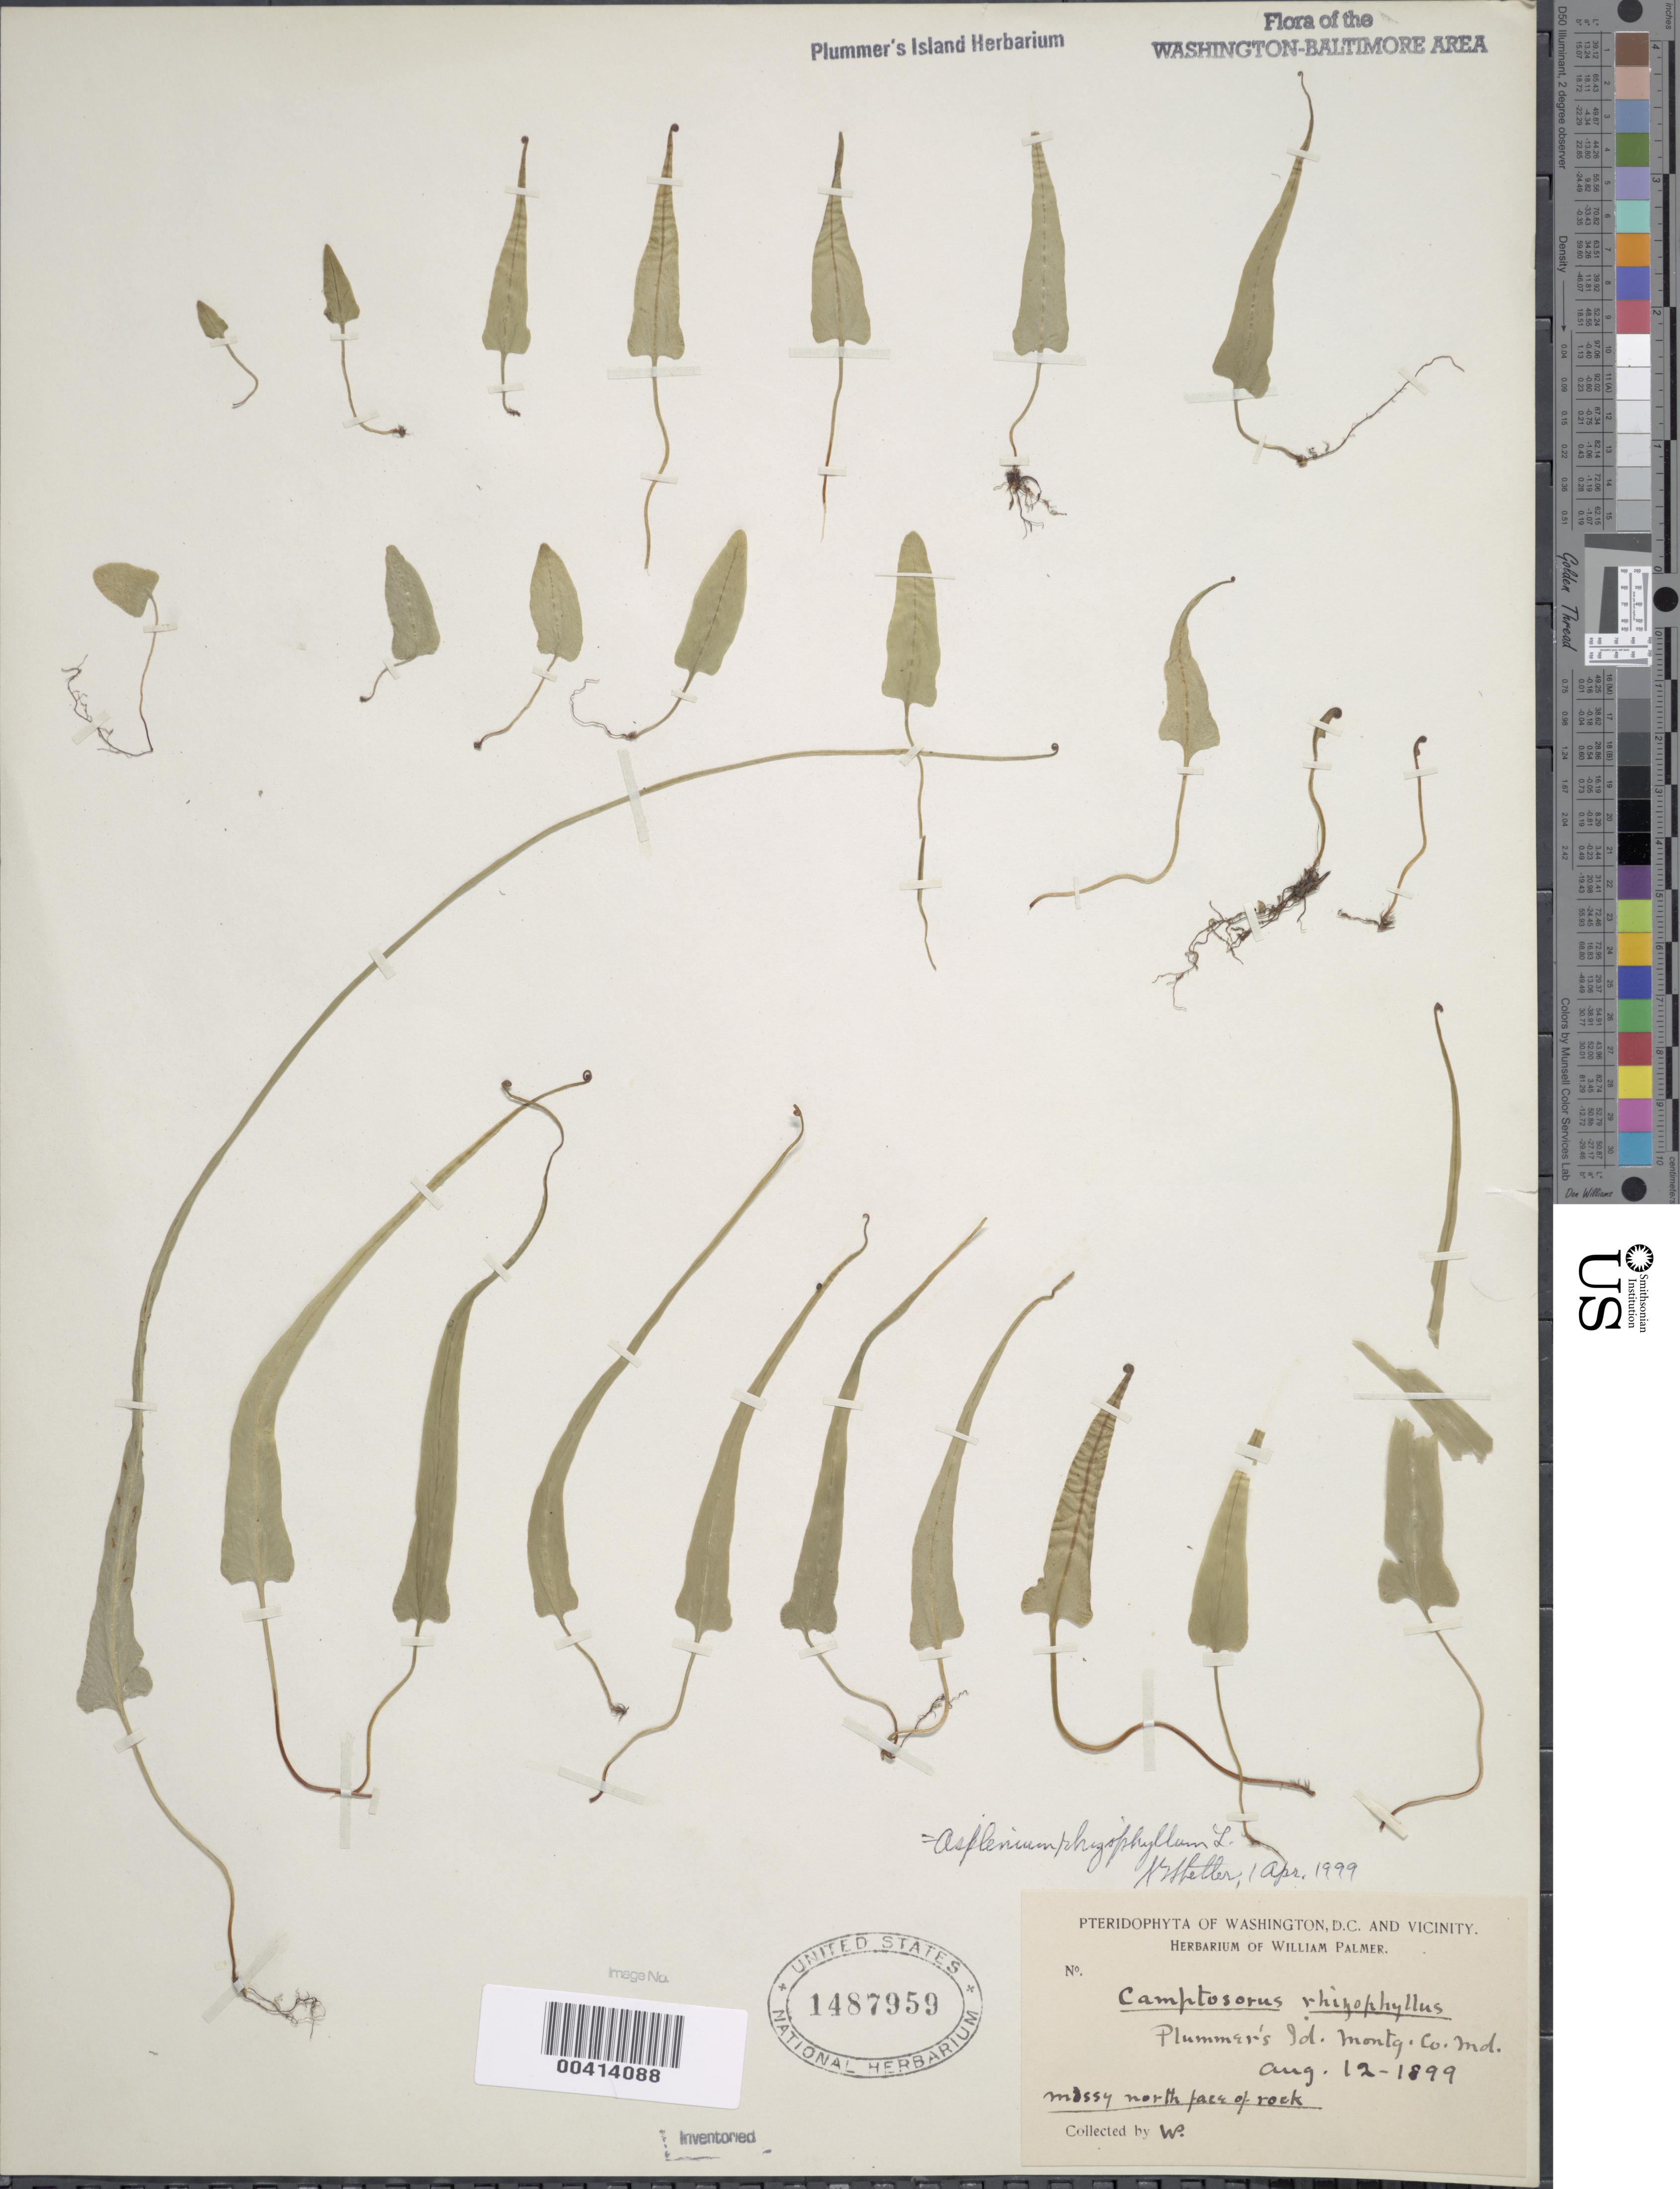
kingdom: Plantae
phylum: Tracheophyta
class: Polypodiopsida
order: Polypodiales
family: Aspleniaceae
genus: Asplenium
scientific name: Asplenium rhizophyllum var. auriculatum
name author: Hieron.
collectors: W. Palmer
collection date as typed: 12 Aug 1899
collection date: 1899-08-12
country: United States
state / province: Maryland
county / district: Montgomery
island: Plummers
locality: Plummer's Island C. & O. Canal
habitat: Mossy north face of rock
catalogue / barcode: US 1487959